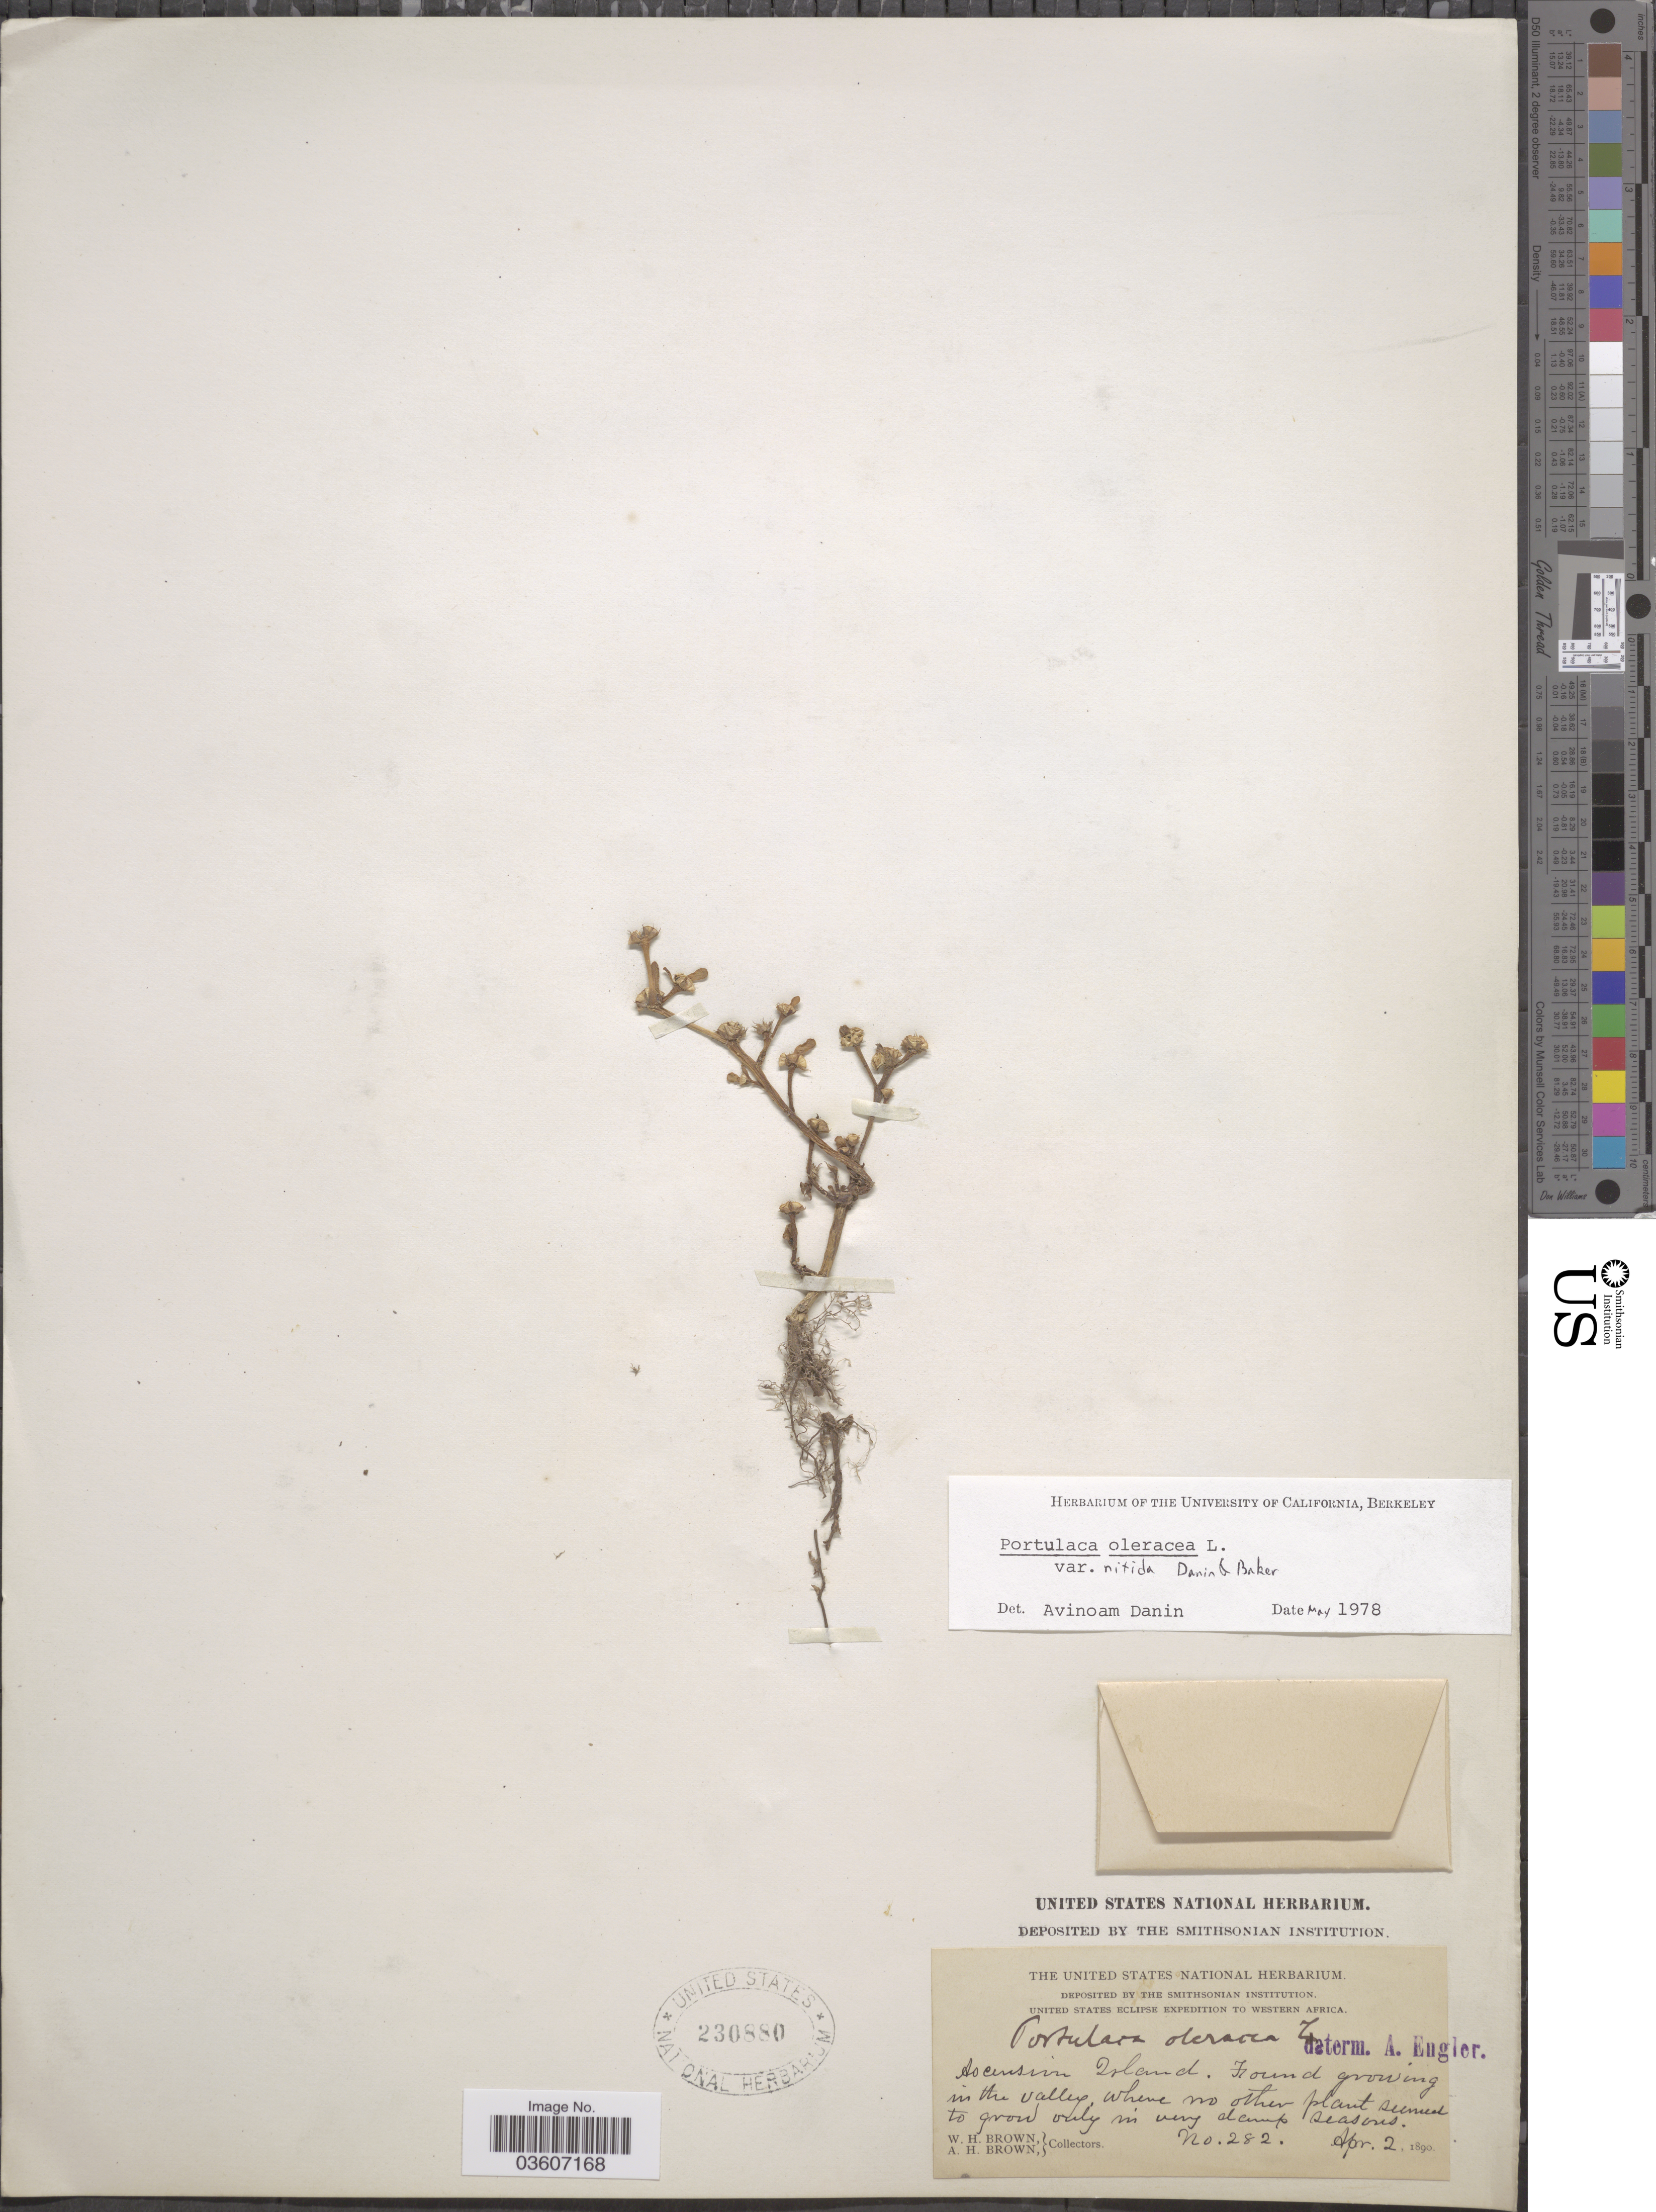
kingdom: Plantae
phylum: Tracheophyta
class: Magnoliopsida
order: Caryophyllales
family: Portulacaceae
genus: Portulaca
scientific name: Portulaca oleracea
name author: L.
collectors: W. H. Brown & A. H. Brown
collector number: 282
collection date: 1890-04-02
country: St. Helena Islands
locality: Western Africa. Ascension Island.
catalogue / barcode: US 230880